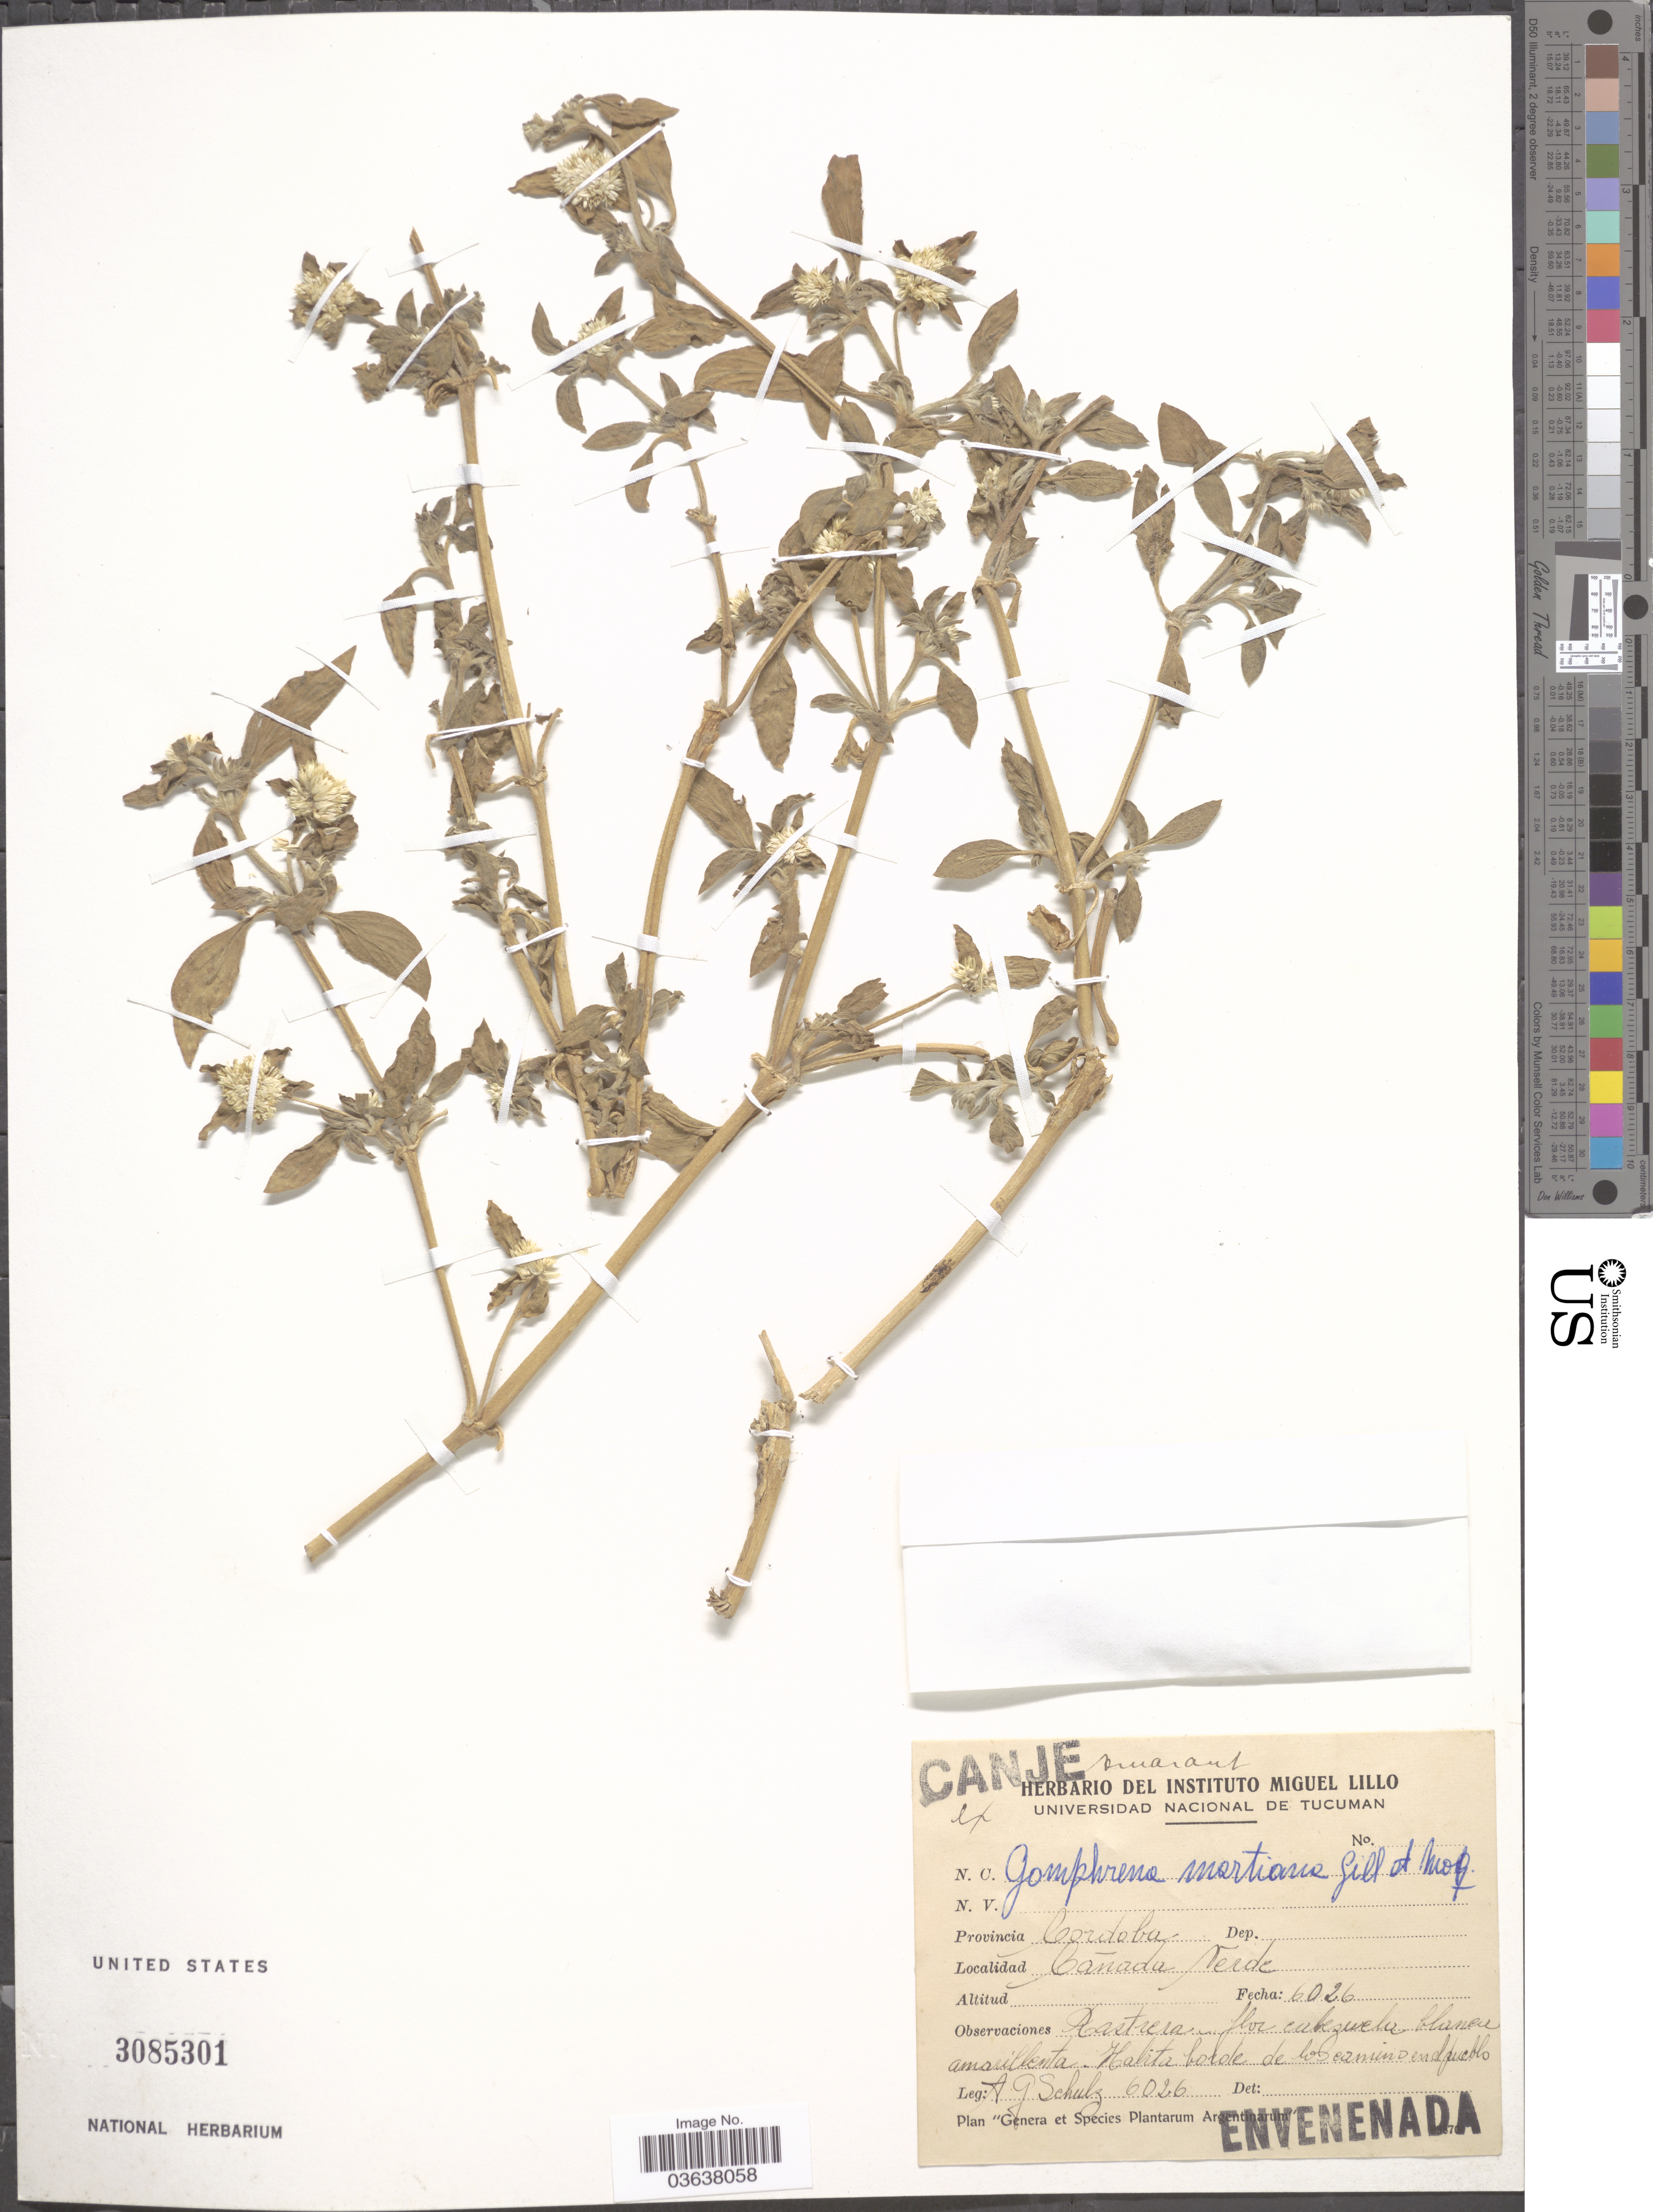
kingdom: Plantae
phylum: Tracheophyta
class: Magnoliopsida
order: Caryophyllales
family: Amaranthaceae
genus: Gomphrena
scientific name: Gomphrena martiana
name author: Gillies ex Moq.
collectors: A. G. Schulz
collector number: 6026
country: Argentina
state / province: Cordoba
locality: Cañada Verde.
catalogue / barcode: US 3085301